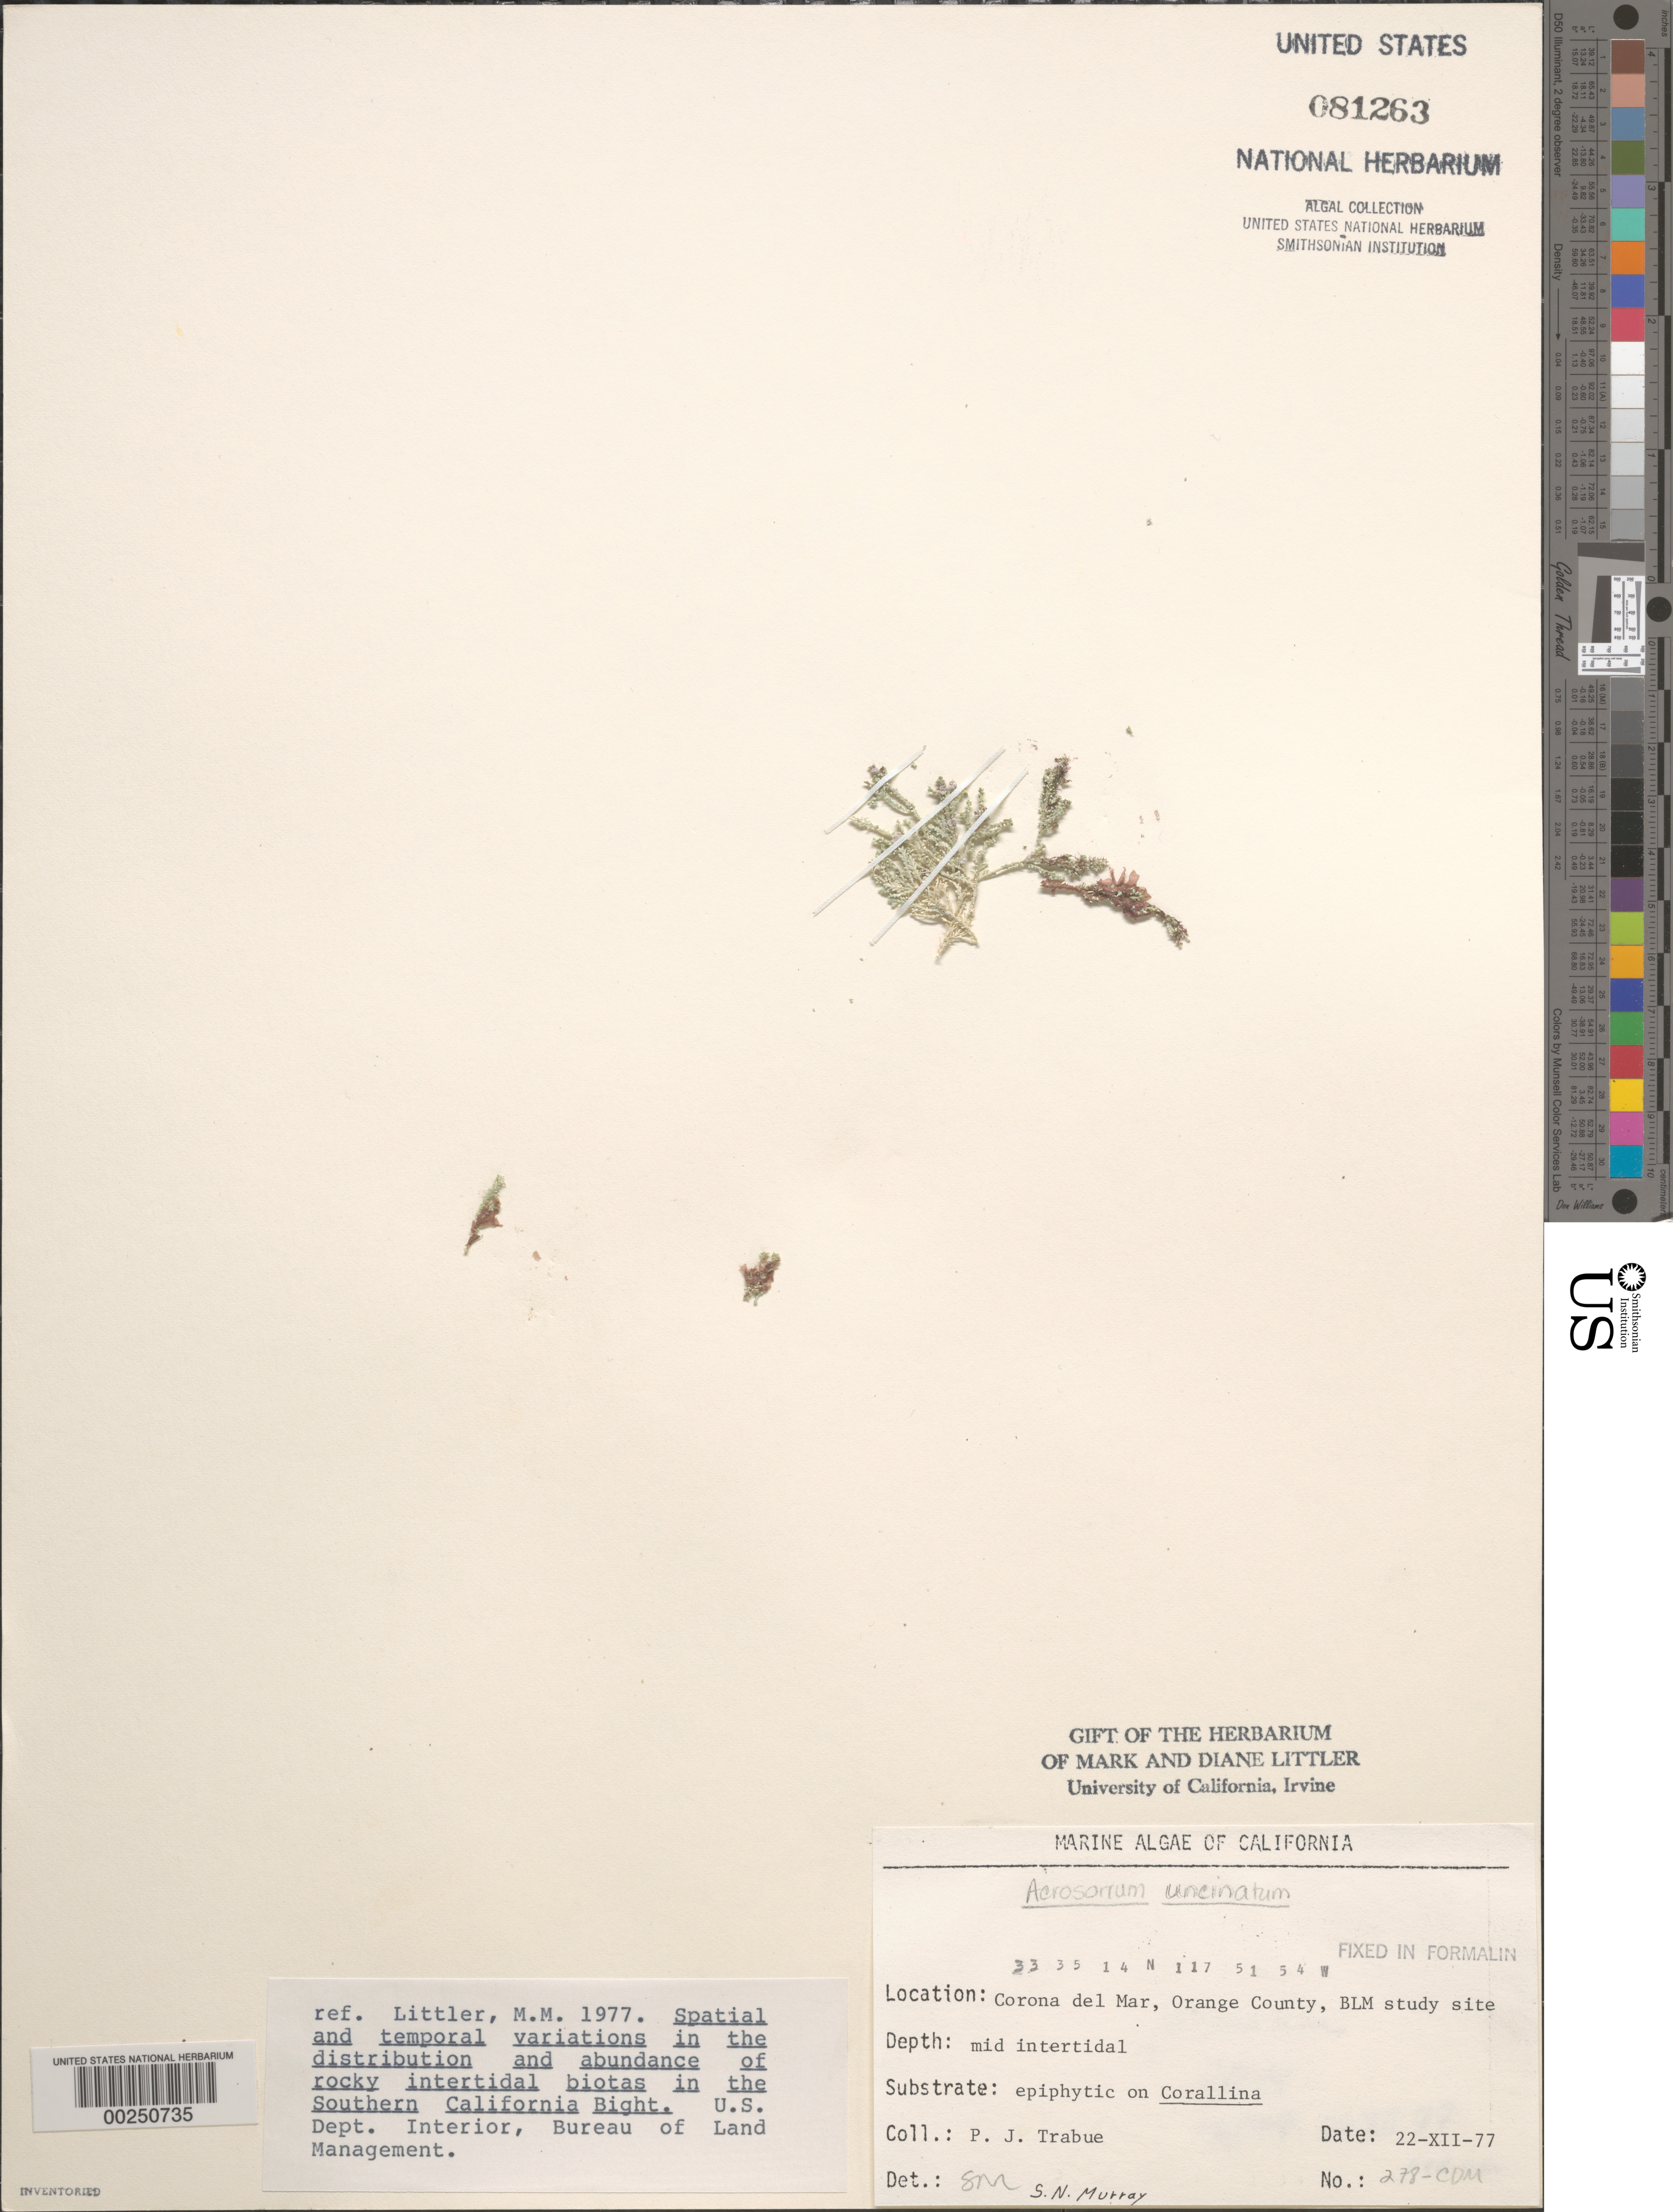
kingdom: Plantae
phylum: Rhodophyta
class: Florideophyceae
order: Ceramiales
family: Delesseriaceae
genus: Cryptopleura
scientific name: Cryptopleura ramosa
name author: (Huds.) L.M. Newton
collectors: P. J. Trabue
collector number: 278-CDM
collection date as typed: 22 Dec 1977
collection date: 1977-12-22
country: United States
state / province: California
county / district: Orange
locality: Corona del Mar, mouth of Morning Canyon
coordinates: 33 35'14"N, 117 51'54"W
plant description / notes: BLM-SOCALBIGHT Rocky Intertidal Survey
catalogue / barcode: US 81263